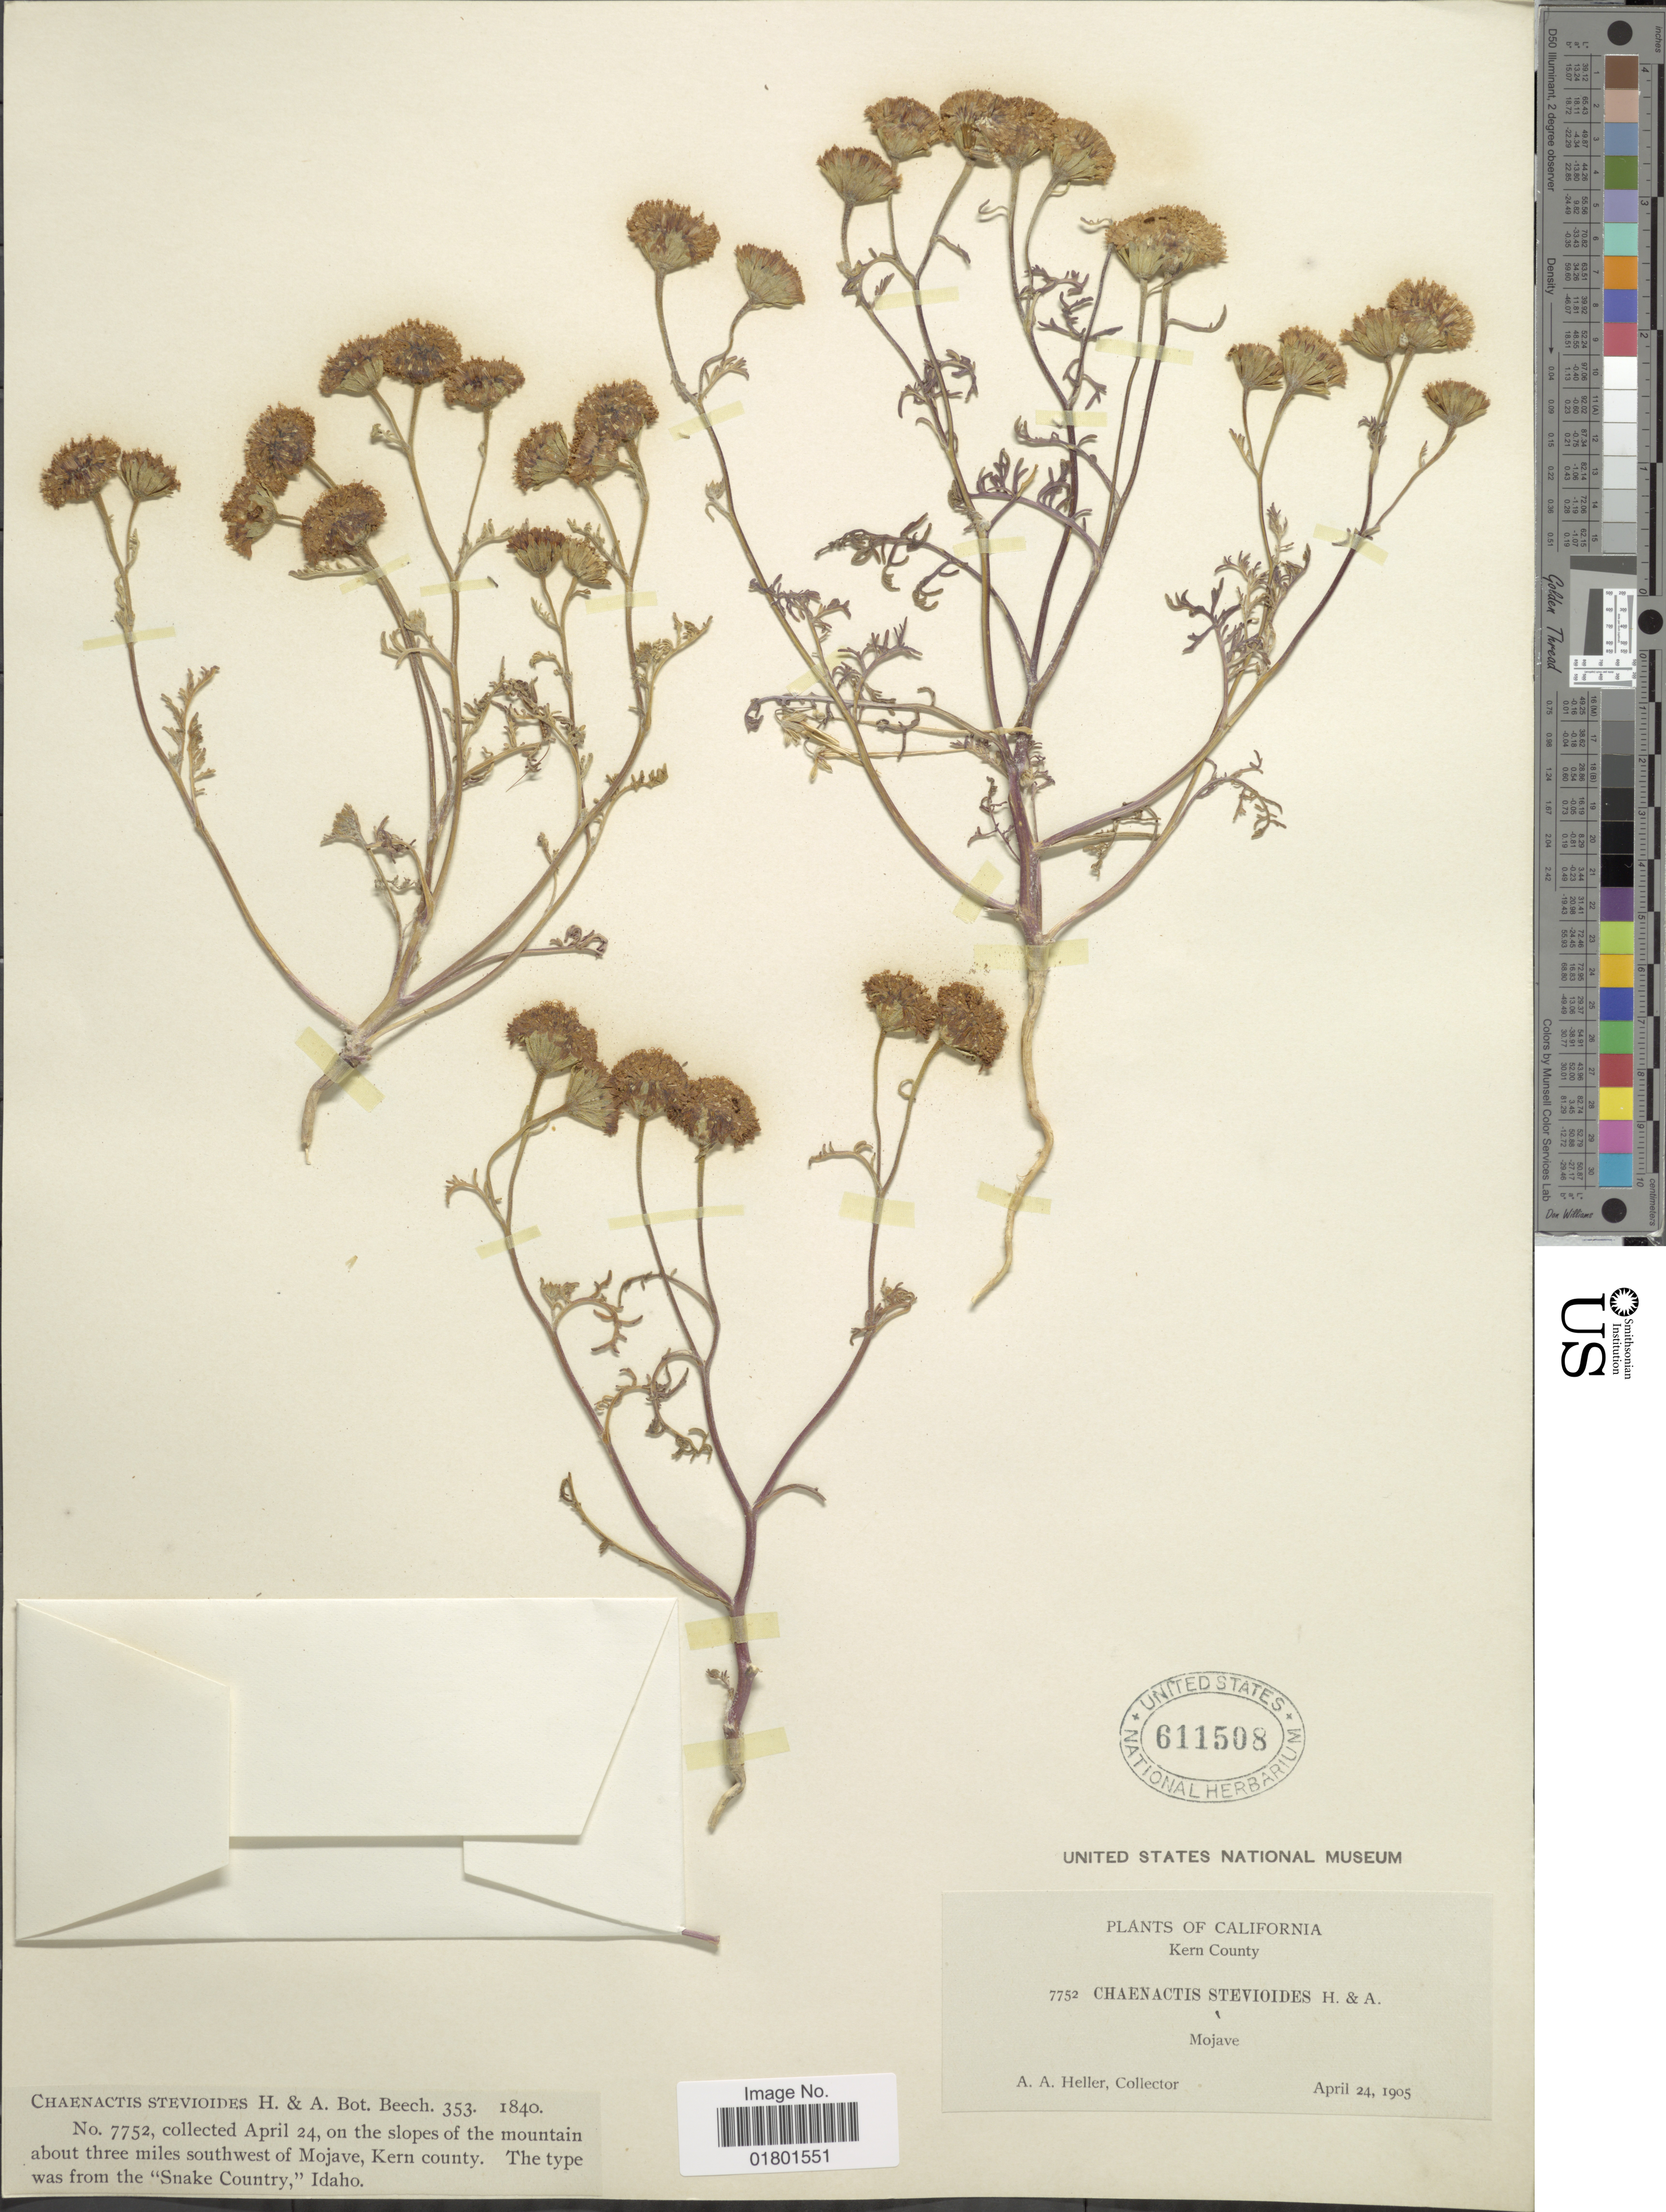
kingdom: Plantae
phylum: Tracheophyta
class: Magnoliopsida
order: Asterales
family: Asteraceae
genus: Chaenactis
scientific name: Chaenactis stevioides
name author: Hook. & Arn.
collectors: A. A. Heller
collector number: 7752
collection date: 1905-04-24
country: United States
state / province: California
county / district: Kern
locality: Kern County, Mojave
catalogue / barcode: US 611508